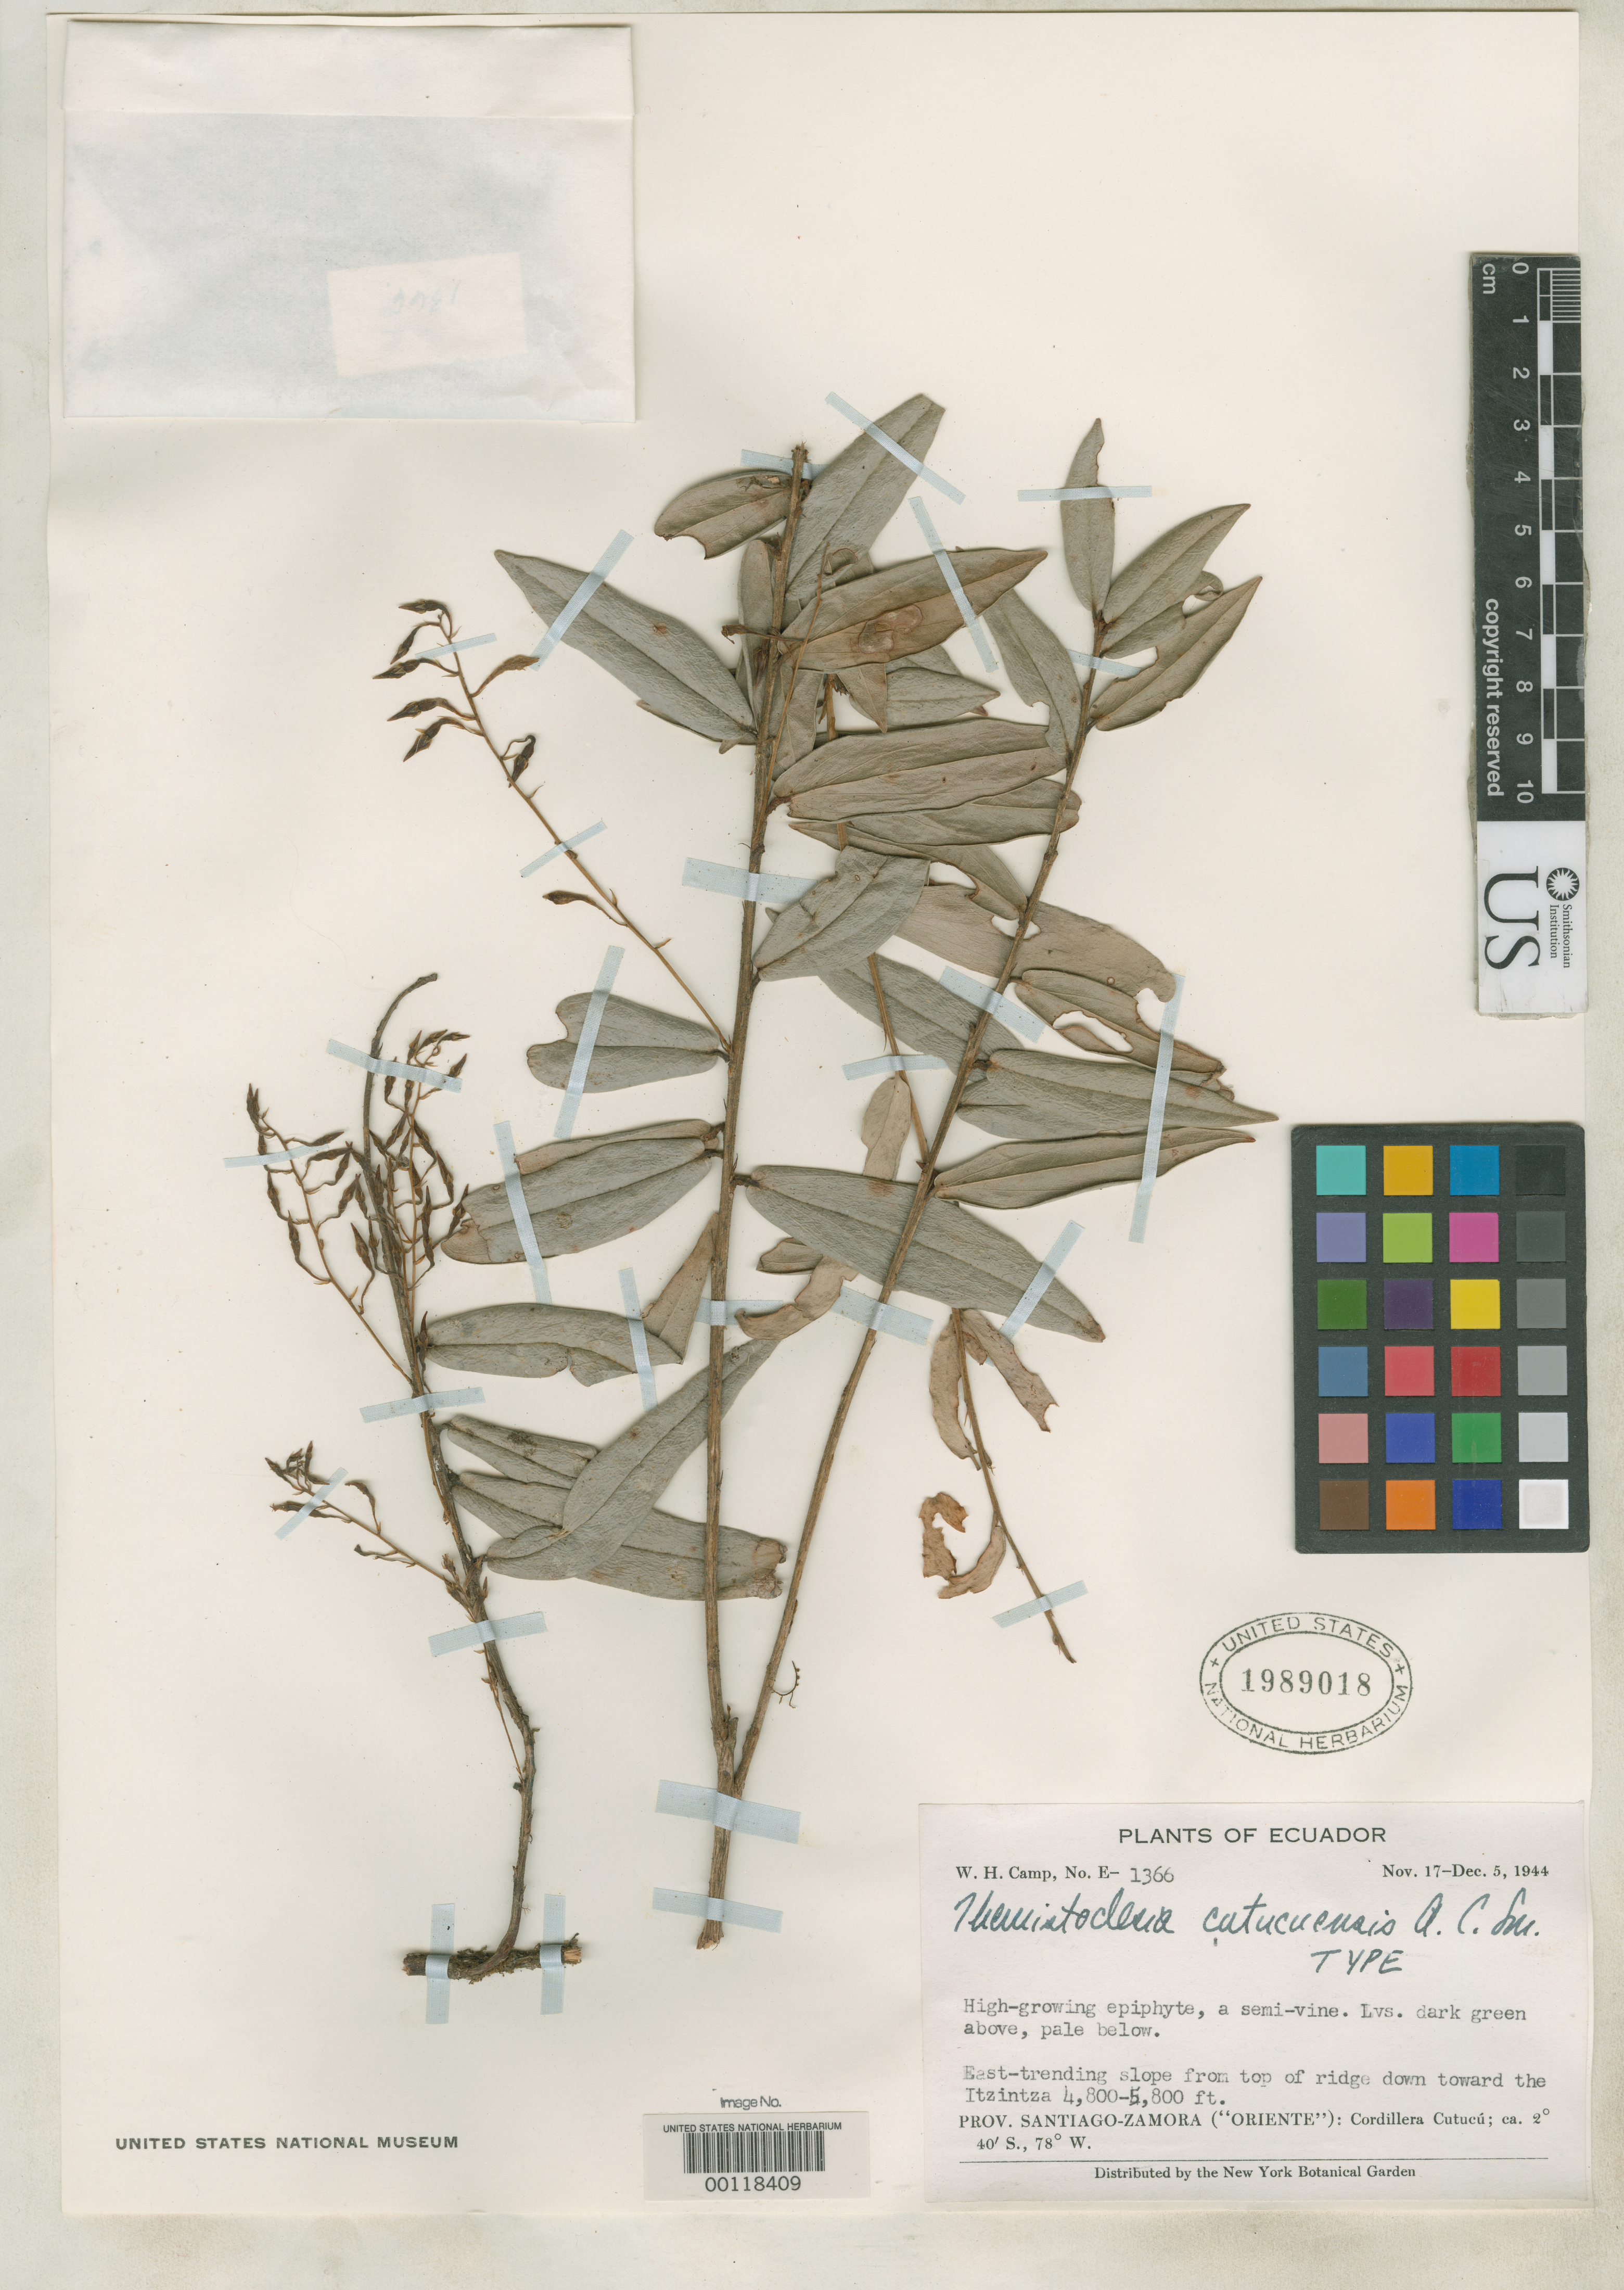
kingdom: Plantae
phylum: Tracheophyta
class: Magnoliopsida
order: Ericales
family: Ericaceae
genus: Themistoclesia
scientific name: Themistoclesia cutucuensis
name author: A.C. Sm.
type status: Holotype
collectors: W. H. Camp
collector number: E-1366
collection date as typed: Nov 1945 to -- Dec 1945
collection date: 1945-11/1945-12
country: Ecuador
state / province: Morona-Santiago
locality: Cordillera Cutucu (Oriente), E trending slope from top of ridge down toward Itzintza. [Province previously entered as Morona-Santiago / Zamora-Chinchipe].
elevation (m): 4800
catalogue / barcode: US 1989018